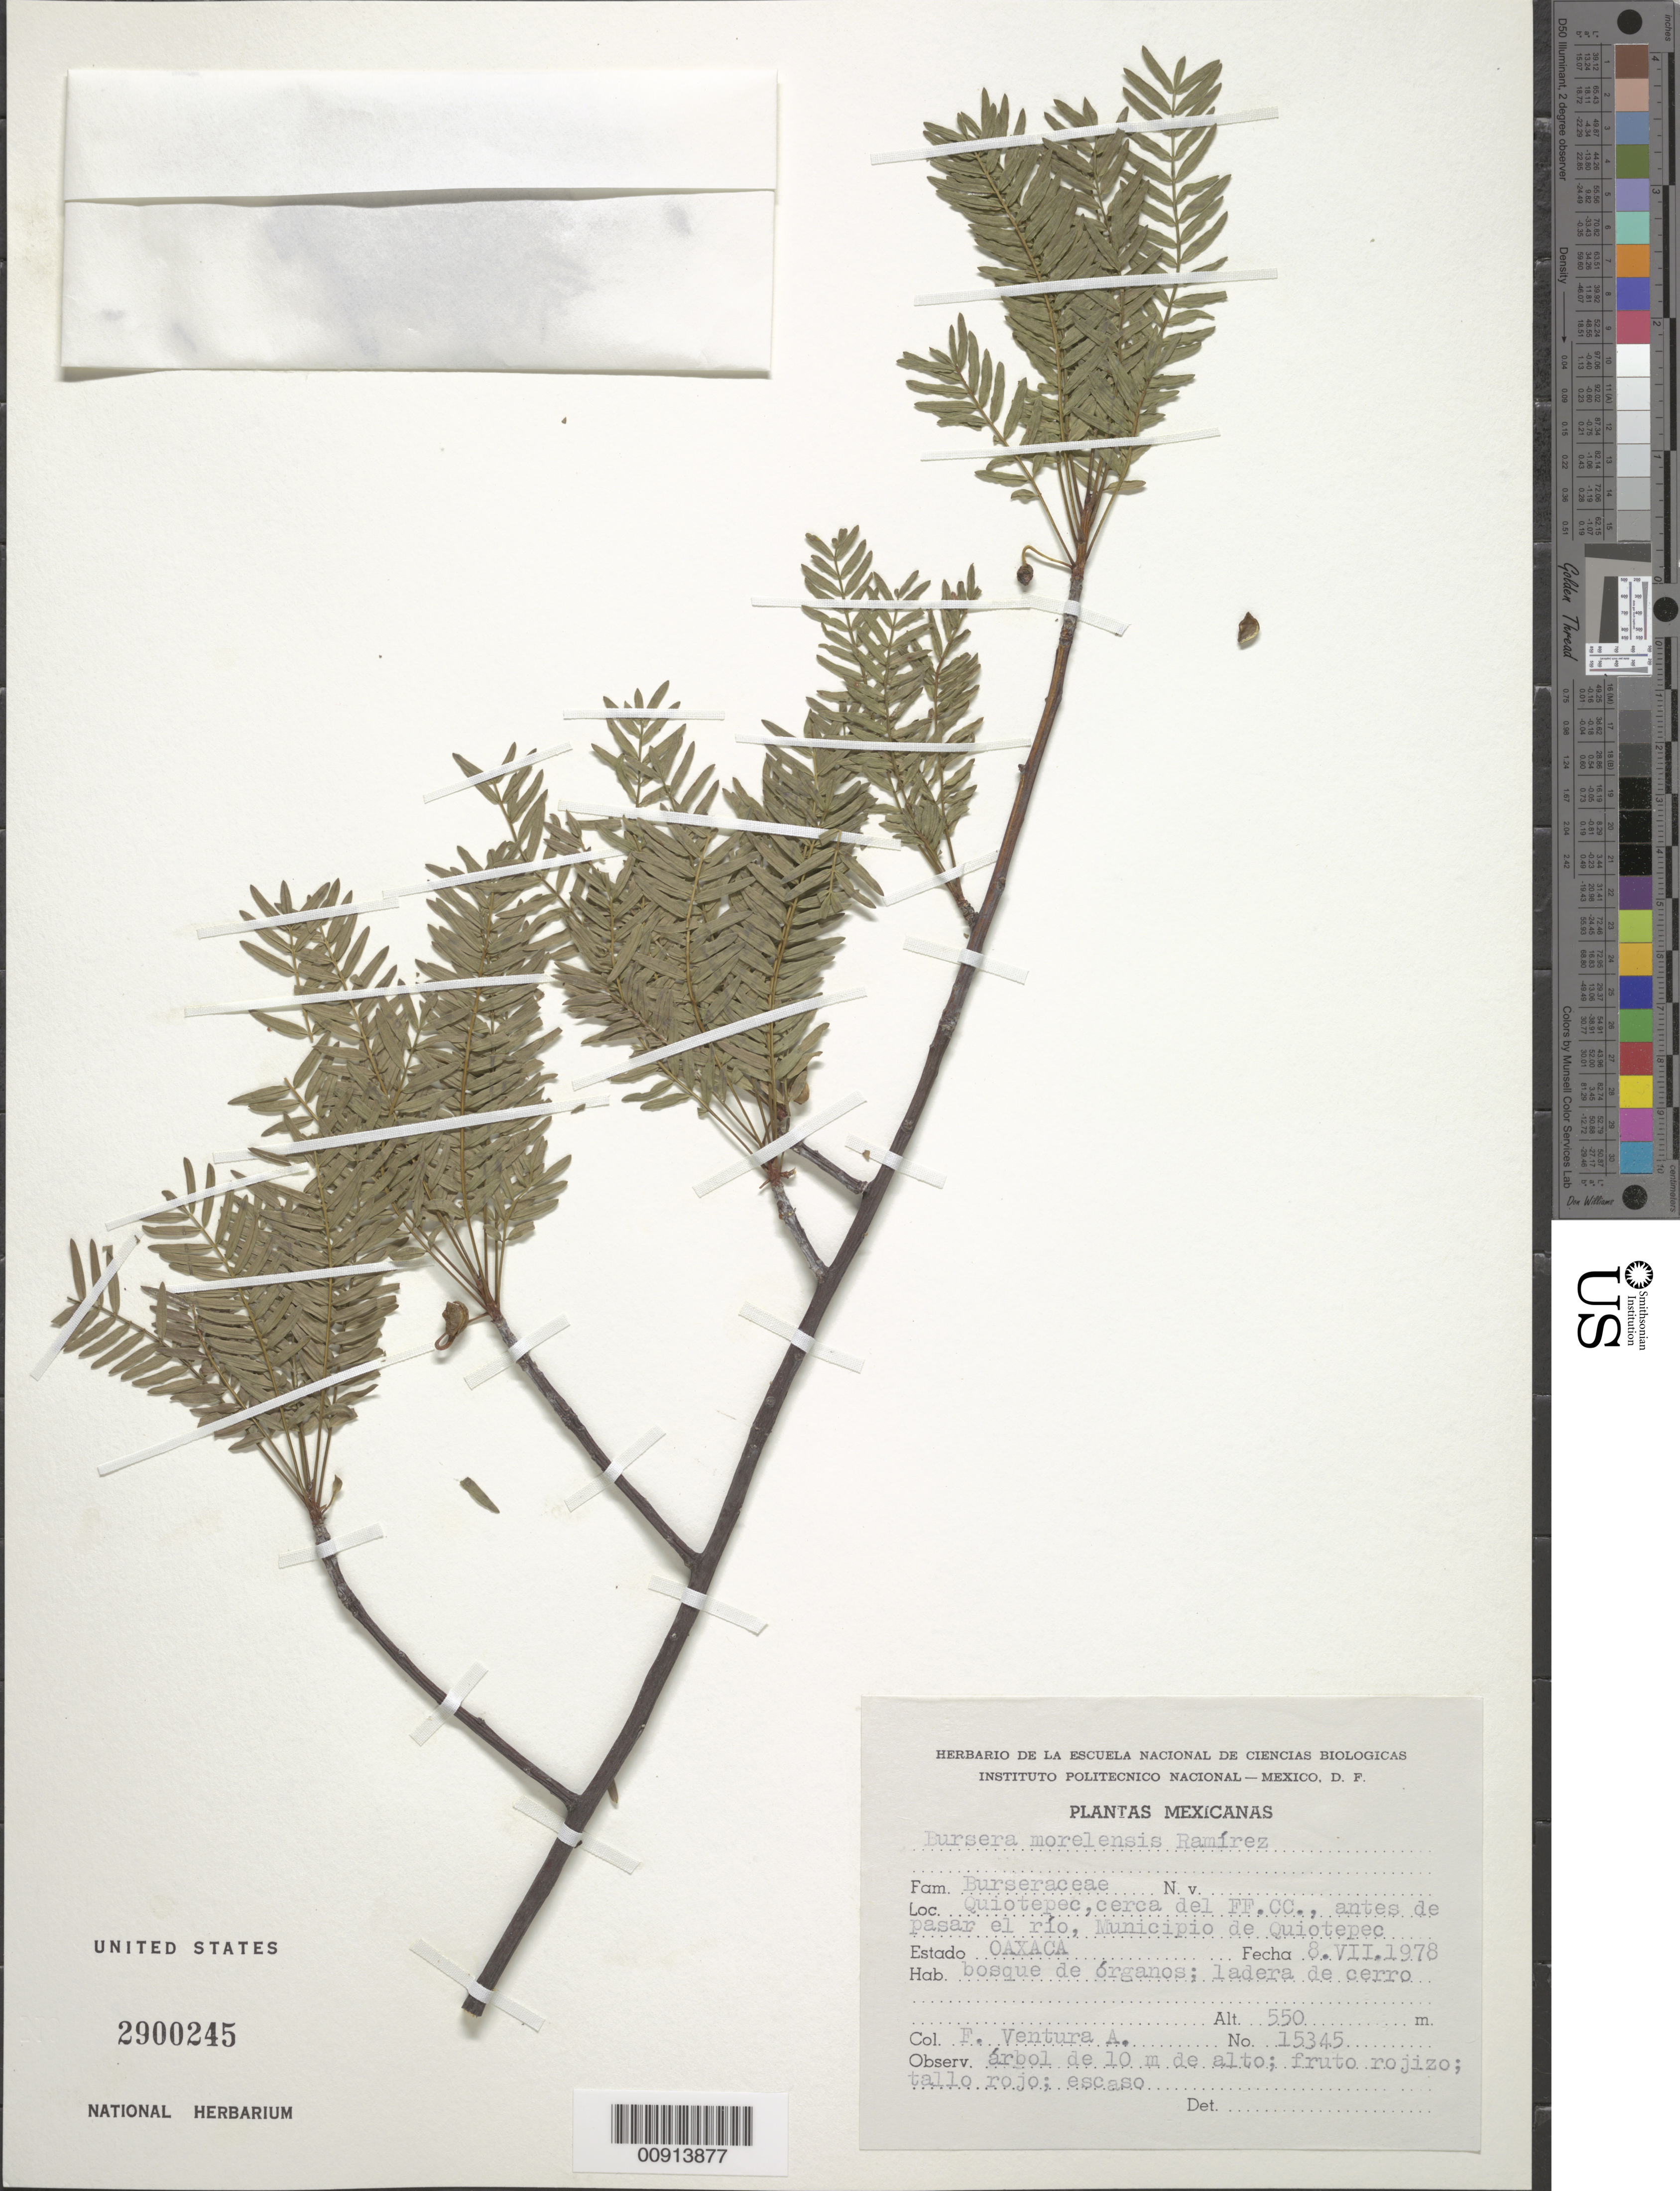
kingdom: Plantae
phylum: Tracheophyta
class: Magnoliopsida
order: Sapindales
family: Burseraceae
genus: Bursera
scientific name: Bursera morelensis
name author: Ramírez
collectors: F. Ventura A.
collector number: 15345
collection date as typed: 08 Jul 1978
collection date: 1978-07-08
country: Mexico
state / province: Oaxaca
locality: Quiotepec, cerca del FF.CC., antes de pasar el río, Municipio de Quiotepec, Estado Oaxaca.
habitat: Bosque de órganos; ladera de cerro.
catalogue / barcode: US 2900245